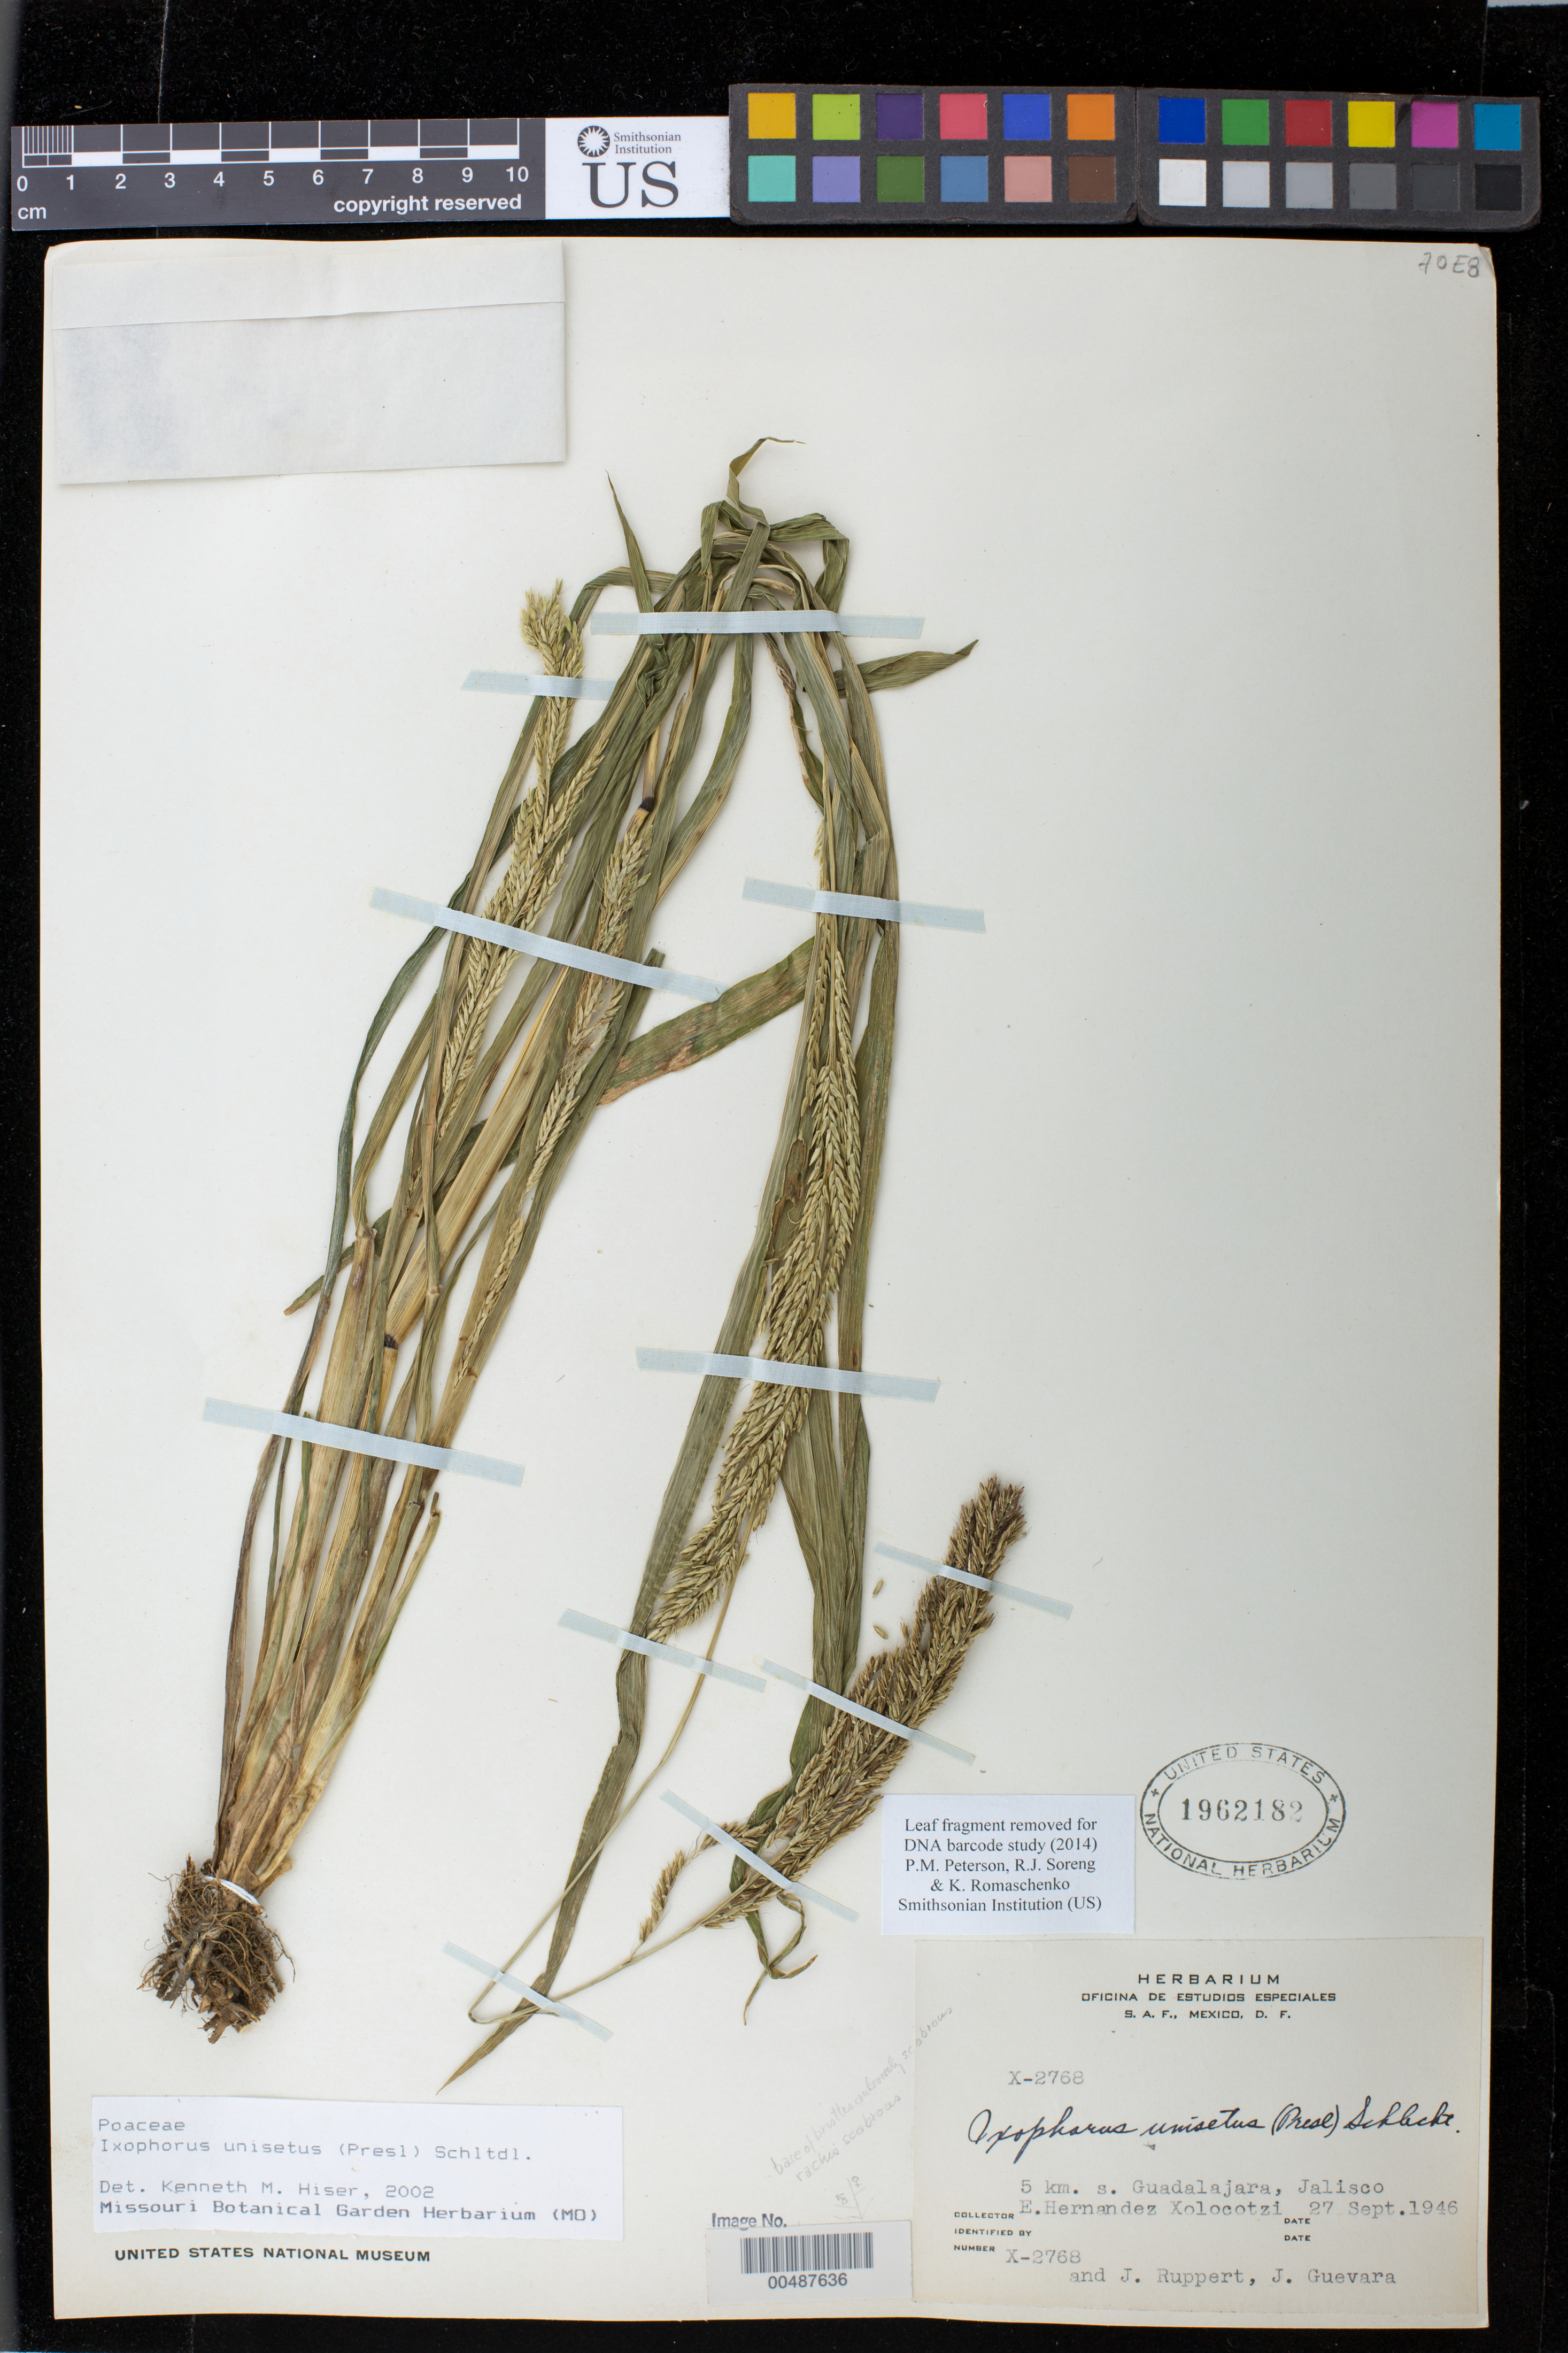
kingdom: Plantae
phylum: Tracheophyta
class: Liliopsida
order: Poales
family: Poaceae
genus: Ixophorus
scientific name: Ixophorus unisetus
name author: (J. Presl) Schltdl.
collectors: E. I. Hernández-X., J. Ruppert & J. Guevara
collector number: X-2768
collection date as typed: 27 Sep 1946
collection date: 1946-09-27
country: Mexico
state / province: Jalisco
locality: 5 km S Guadalajara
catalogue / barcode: US 1962182